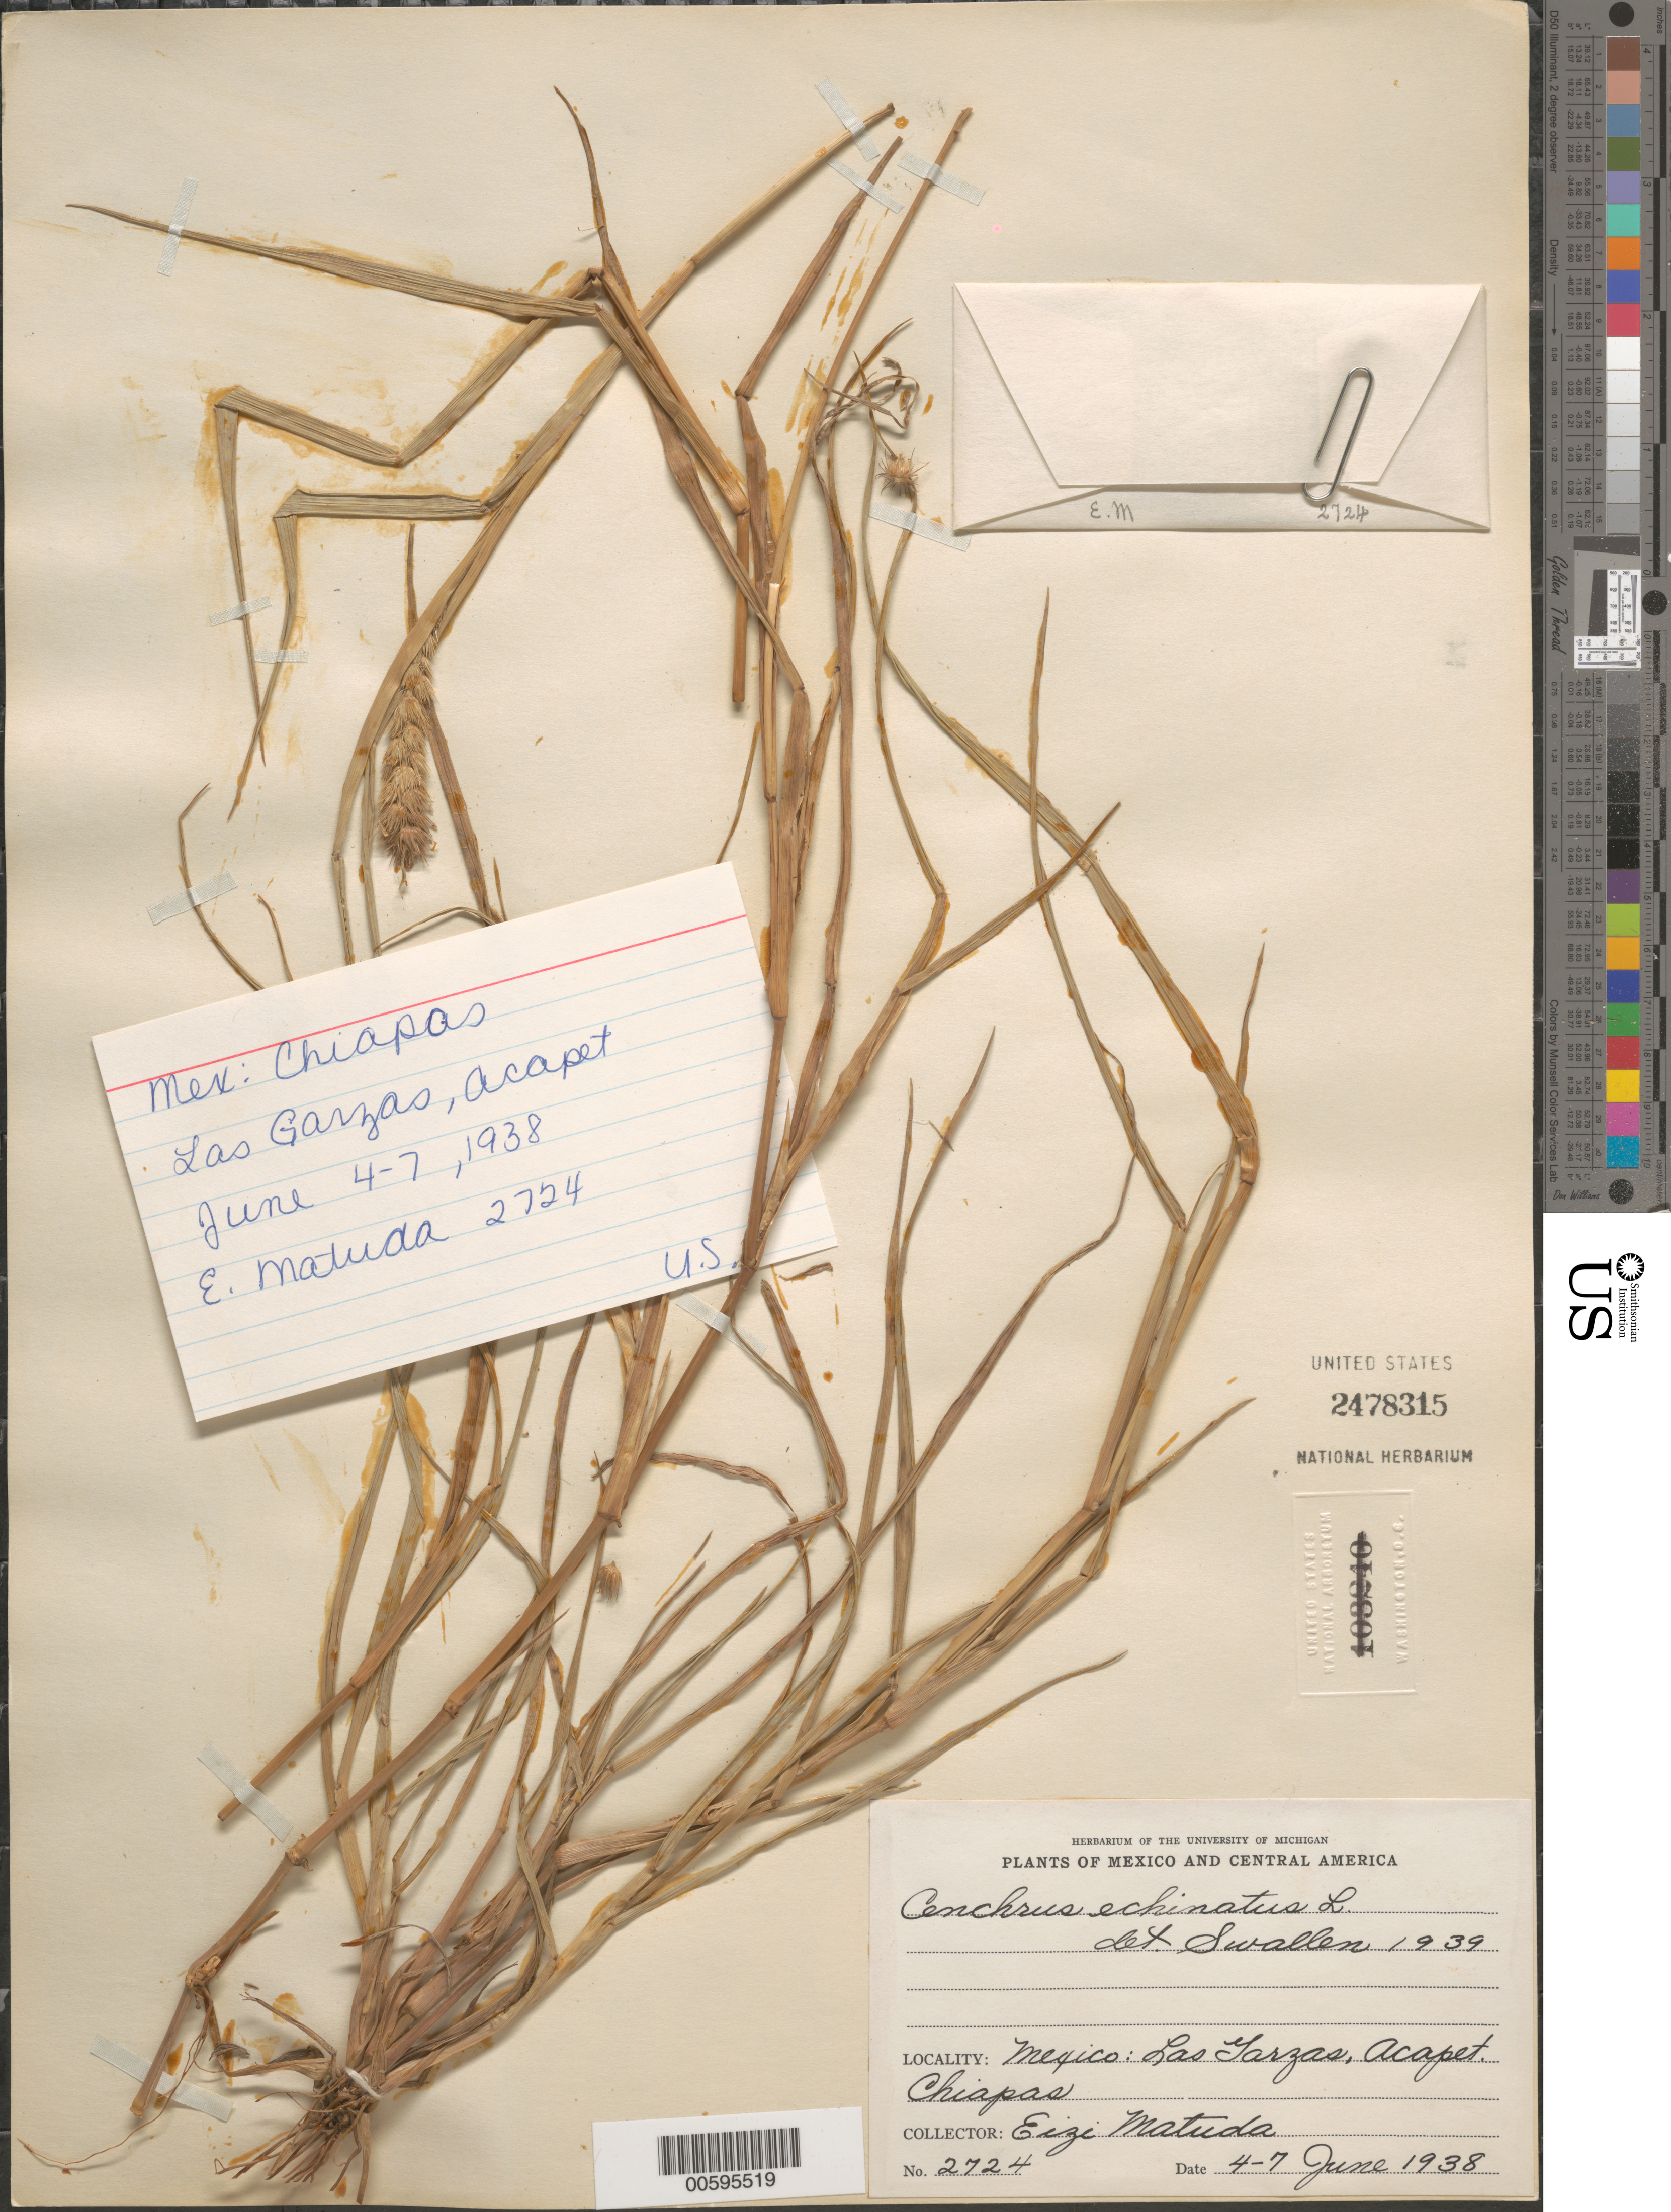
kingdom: Plantae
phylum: Tracheophyta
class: Liliopsida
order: Poales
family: Poaceae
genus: Cenchrus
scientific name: Cenchrus echinatus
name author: L.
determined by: Swallen, Jason R.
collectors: E. Matuda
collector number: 2724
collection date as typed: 4 Jun 1938 to 7 Jun 1938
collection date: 1938-06-04/1938-06-07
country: Mexico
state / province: Chiapas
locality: Las Garzas, Acapet.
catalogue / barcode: US 2478315